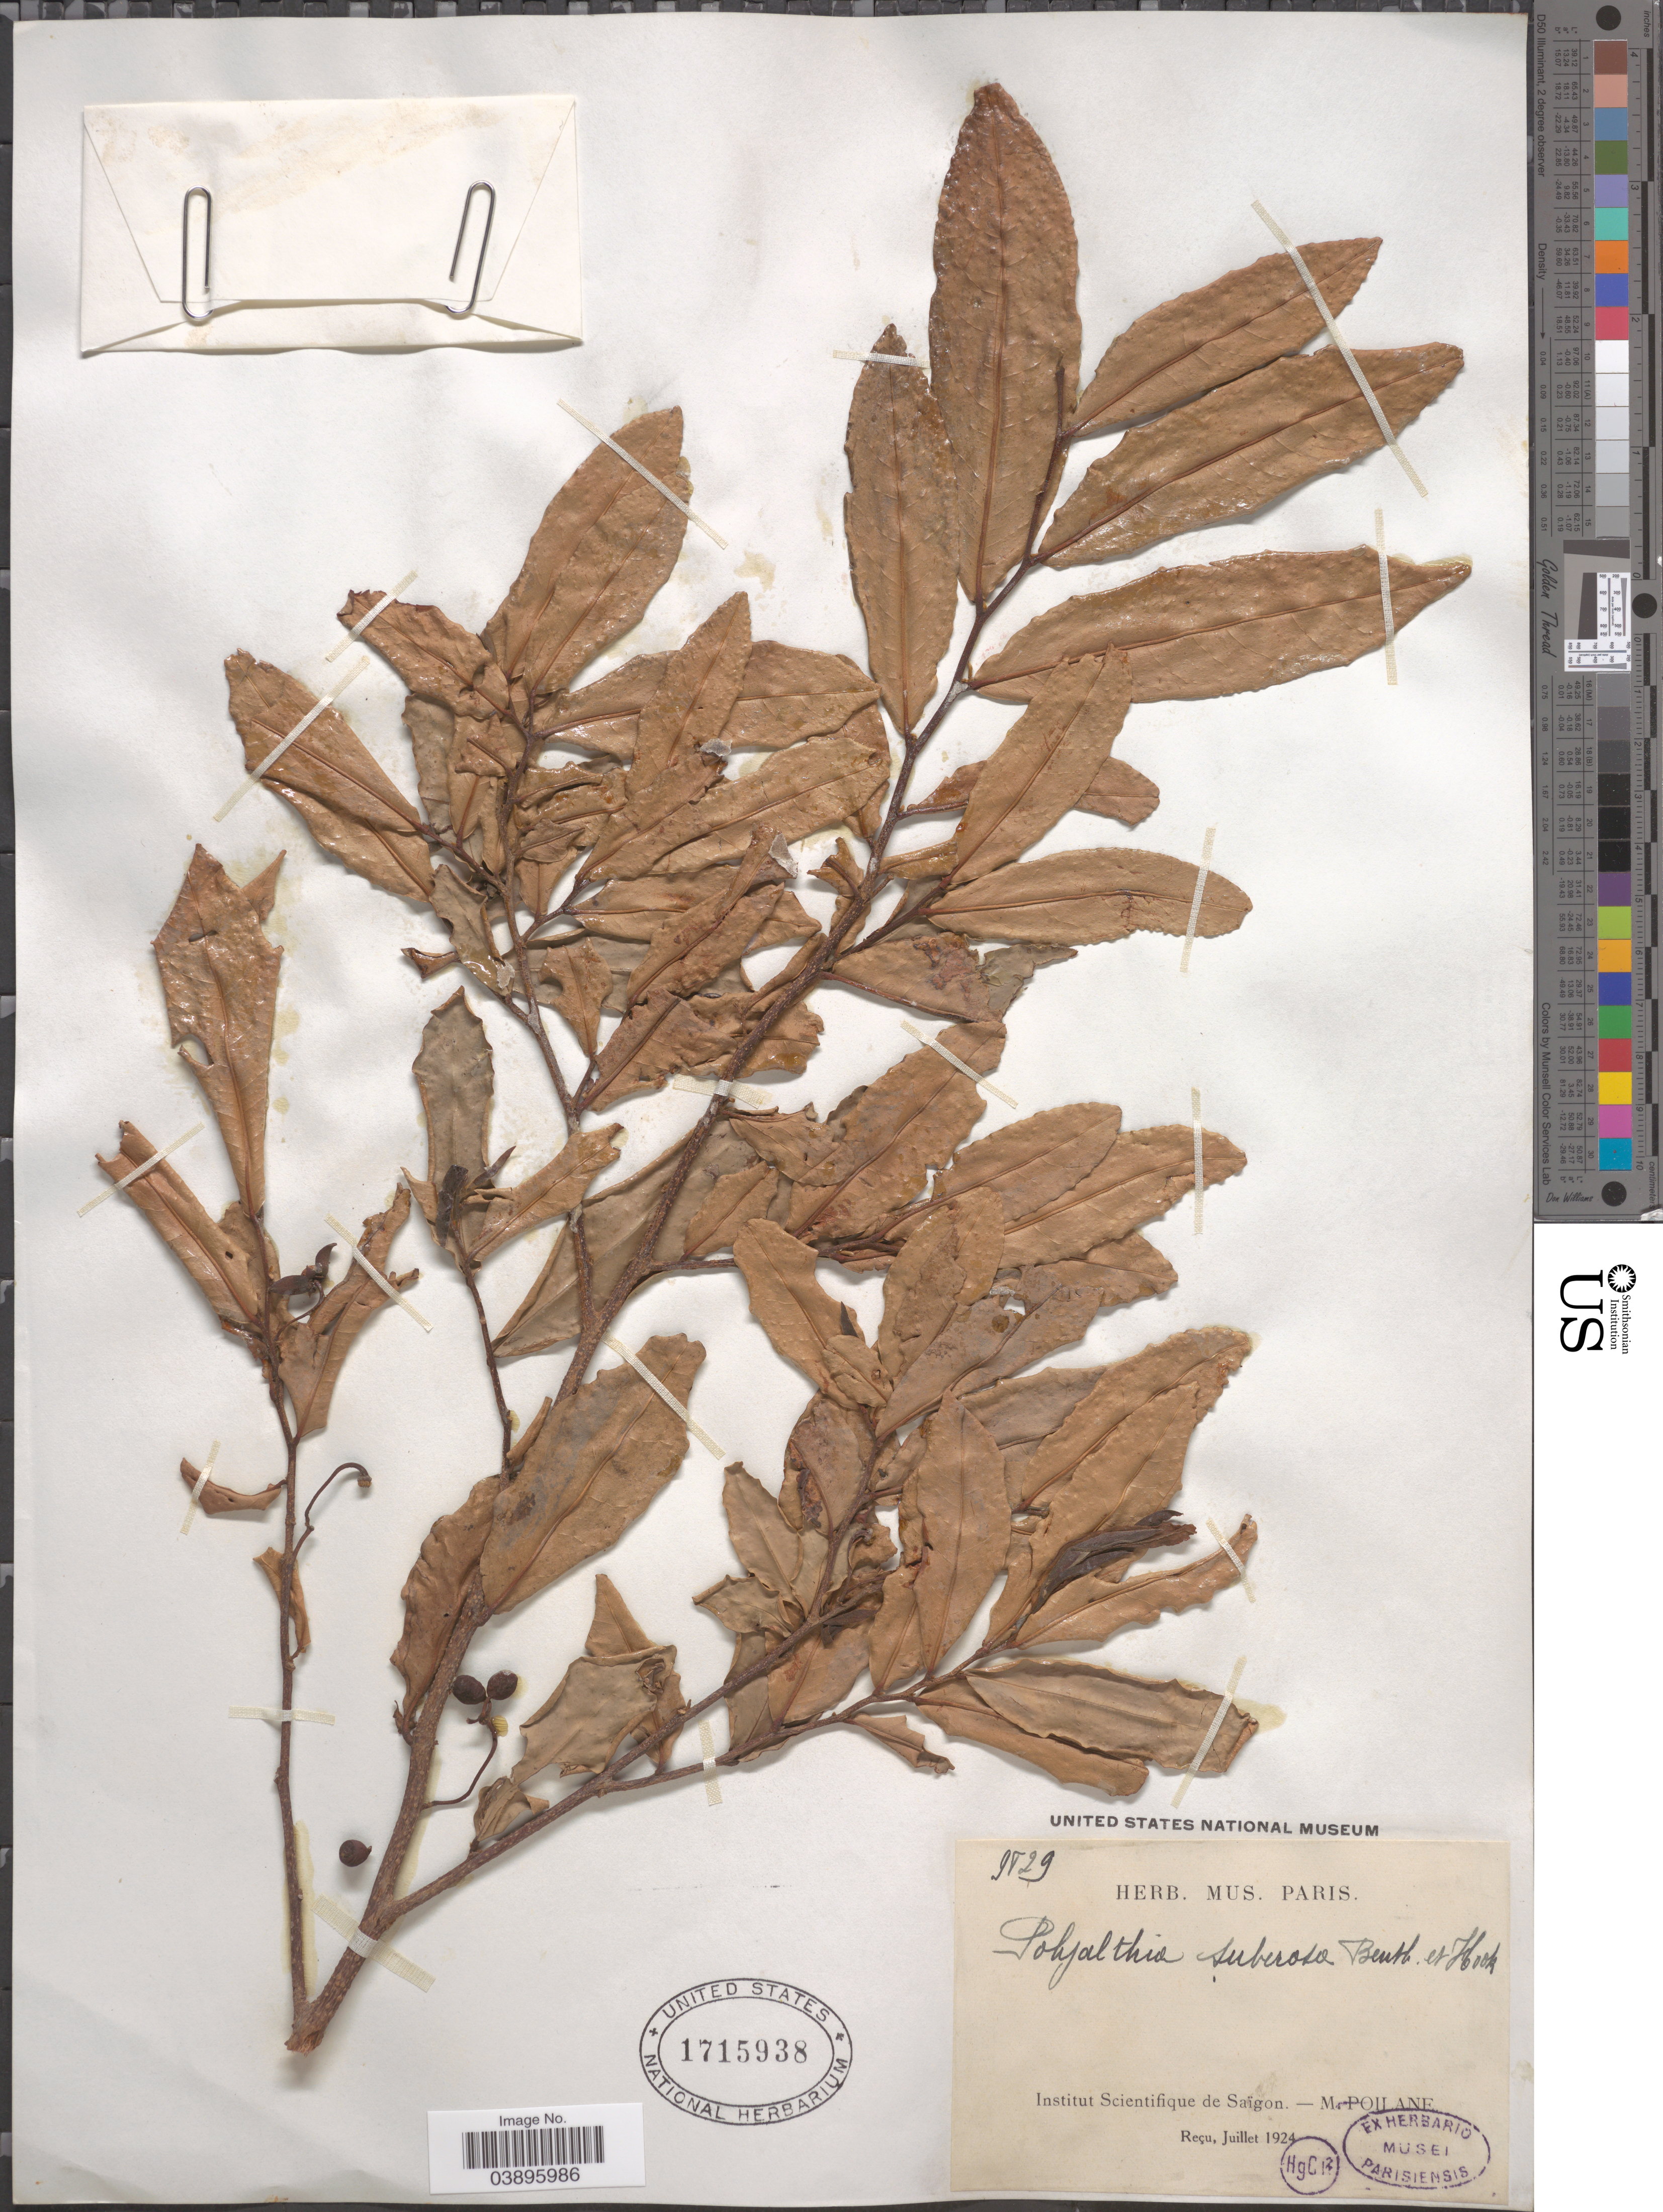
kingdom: Plantae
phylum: Tracheophyta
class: Magnoliopsida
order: Magnoliales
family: Annonaceae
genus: Polyalthia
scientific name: Polyalthia suberosa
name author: (Roxb.) Thwaites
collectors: M. Poilane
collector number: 9129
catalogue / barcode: US 1715938